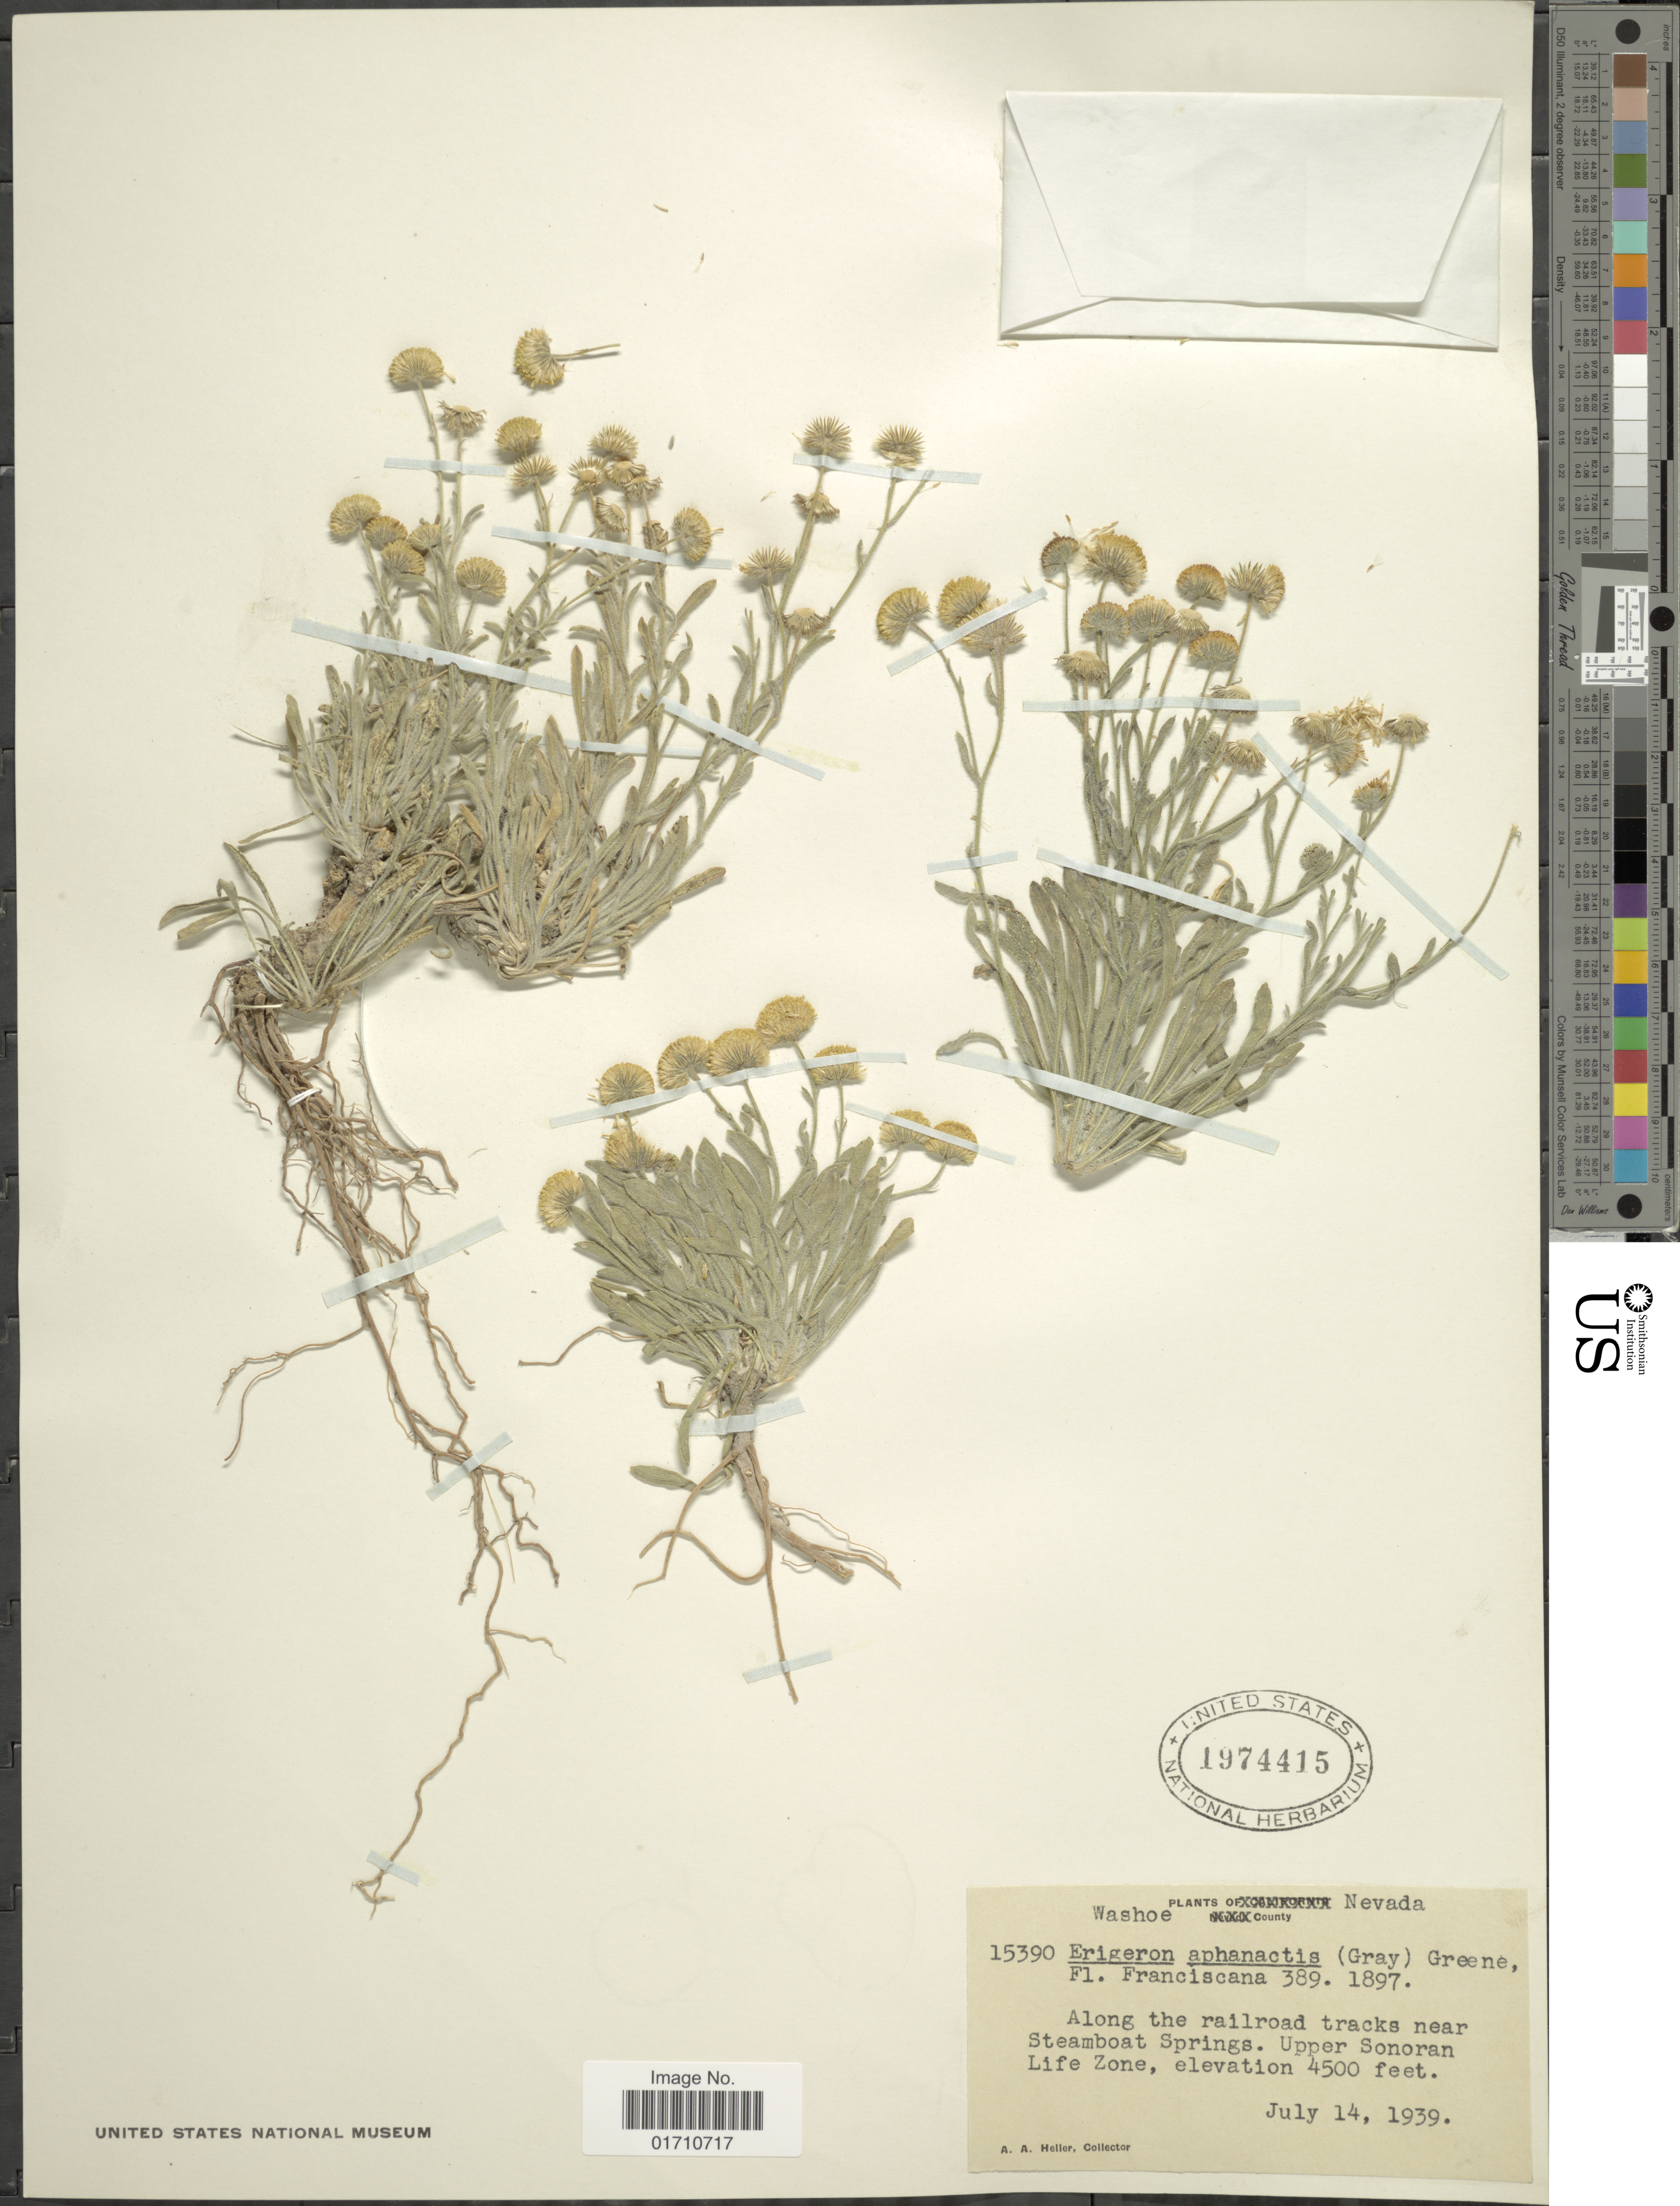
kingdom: Plantae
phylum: Tracheophyta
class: Magnoliopsida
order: Asterales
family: Asteraceae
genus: Erigeron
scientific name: Erigeron aphanactis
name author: (A. Gray) Greene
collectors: A. A. Heller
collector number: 15390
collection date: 1939-07-14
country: United States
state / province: Nevada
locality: Washoe County, along the railroad tracks near Steemboat Springs. Upper Sonoran Life Zone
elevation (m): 1372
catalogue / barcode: US 1974415